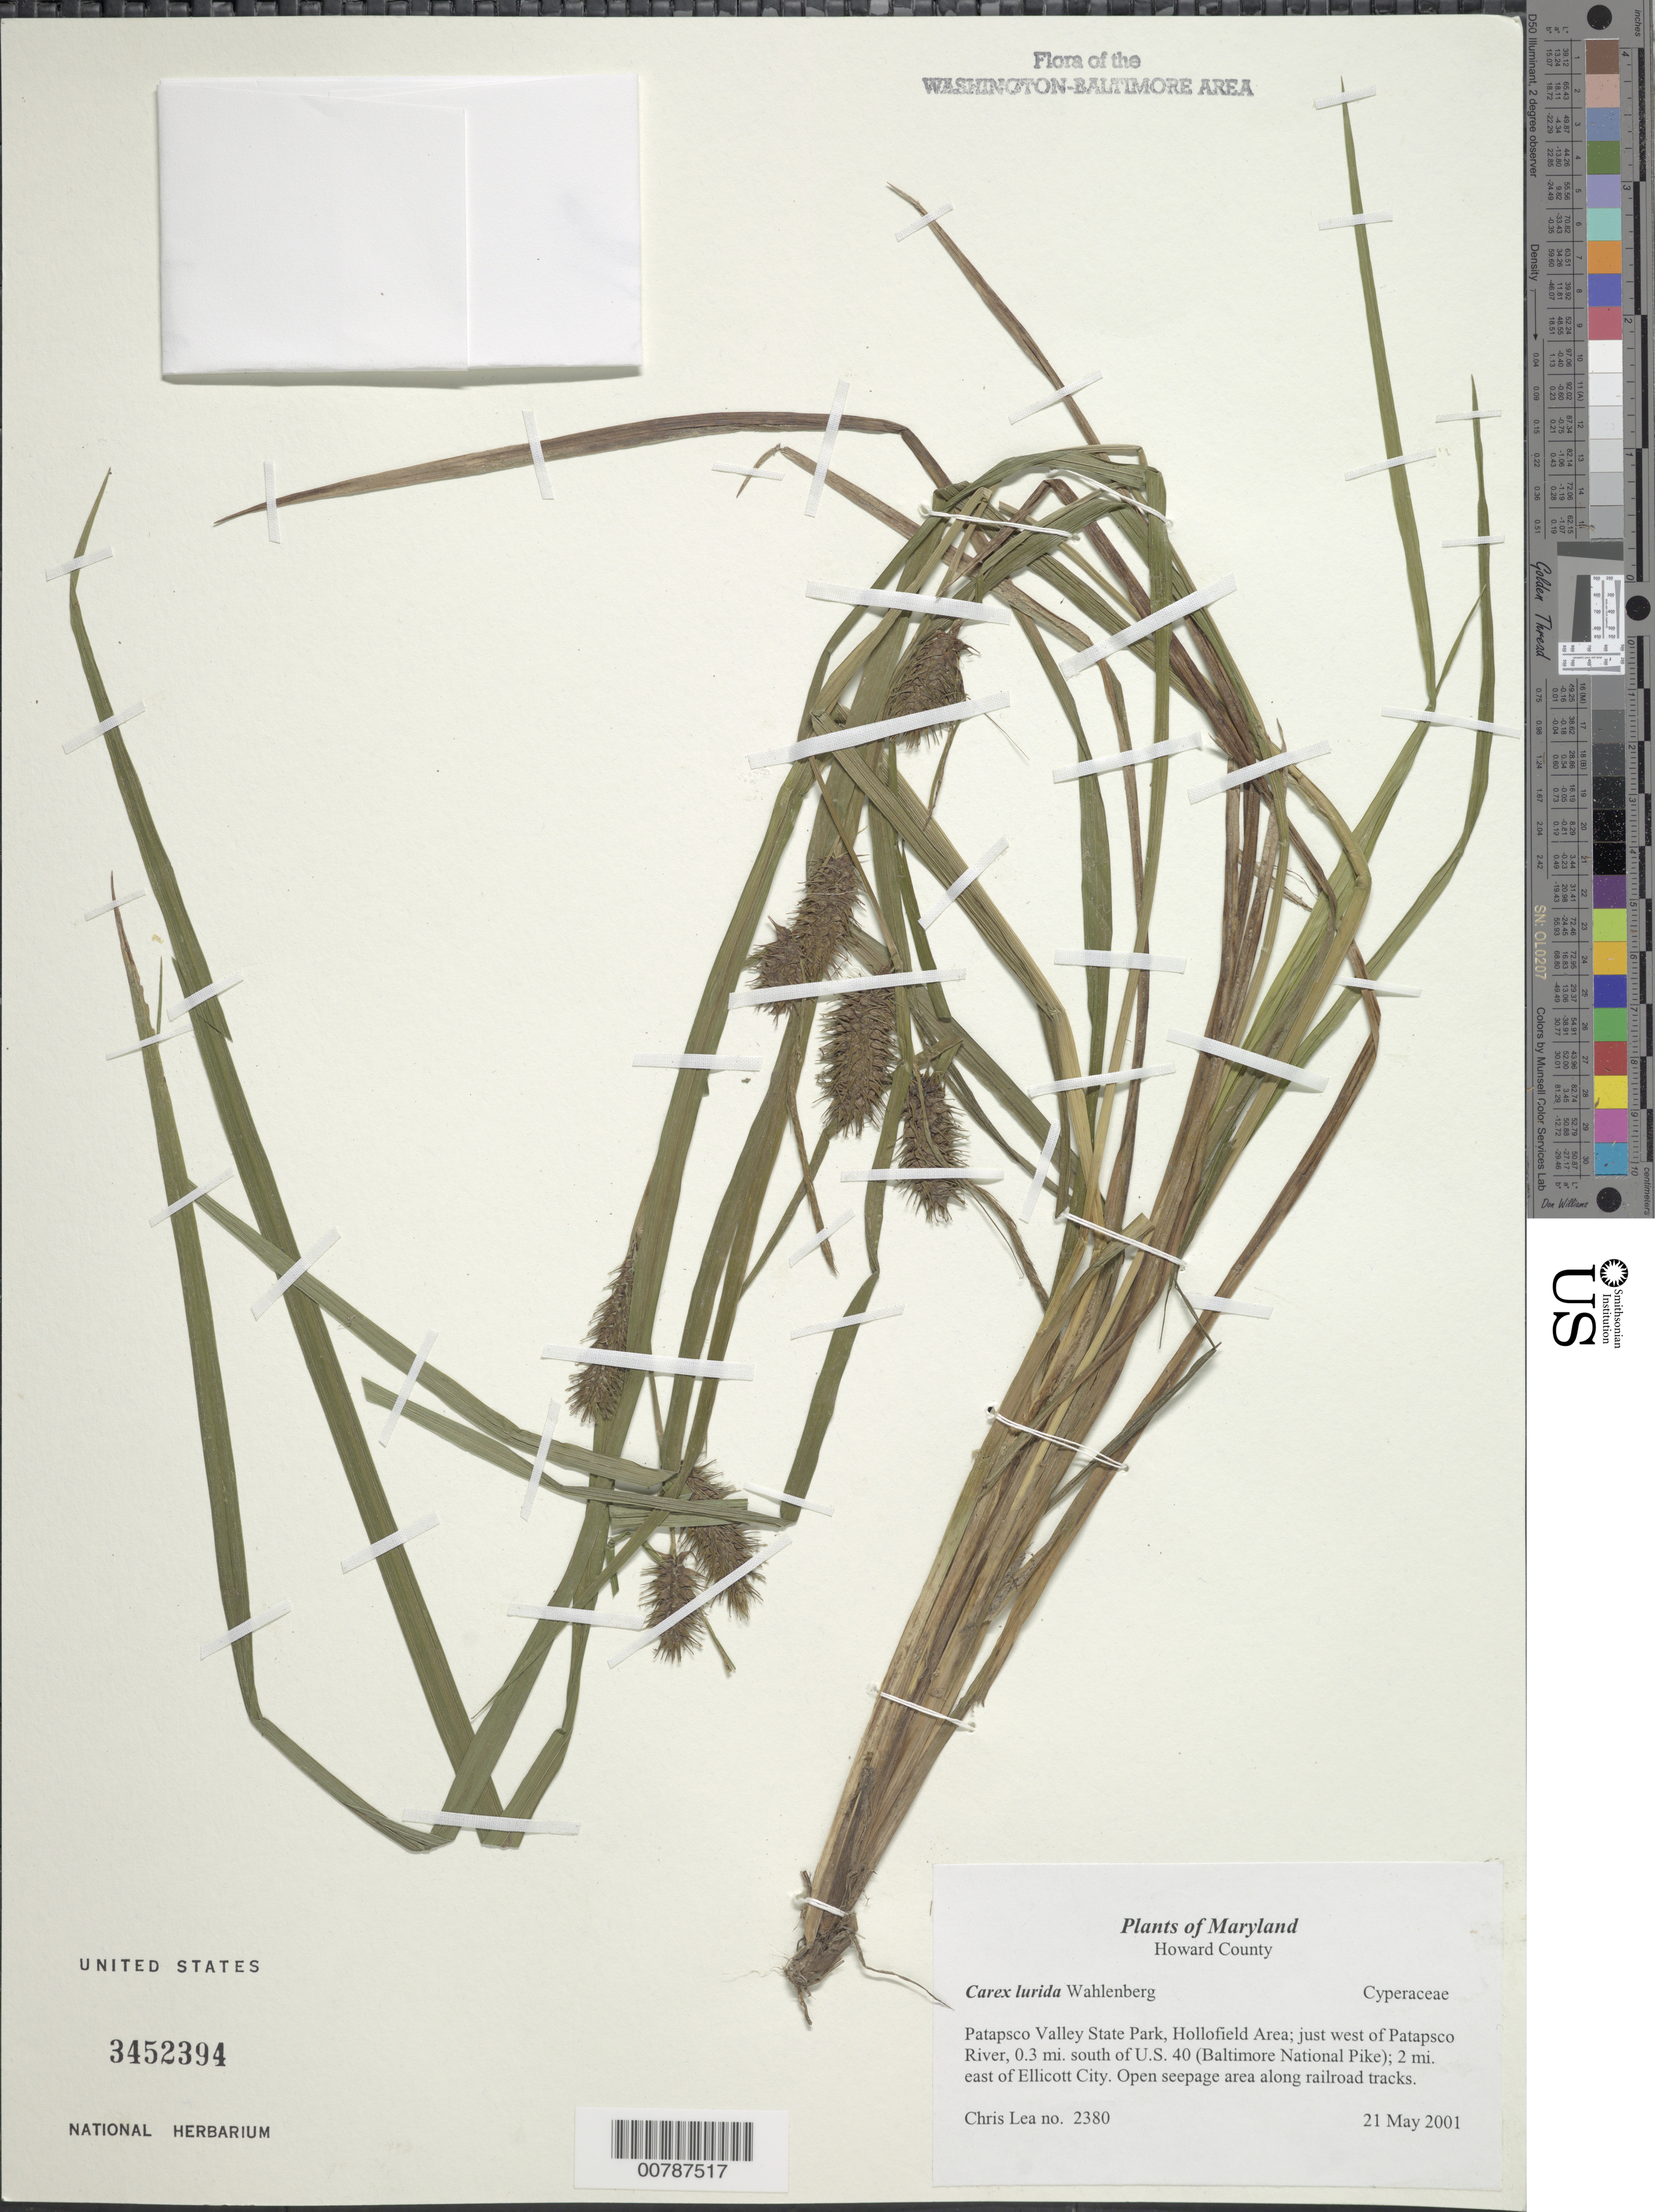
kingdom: Plantae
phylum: Tracheophyta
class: Liliopsida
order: Poales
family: Cyperaceae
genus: Carex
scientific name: Carex lurida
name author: Wahlenb.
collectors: C. Lea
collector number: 2380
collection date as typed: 21 May 2001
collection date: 2001-05-21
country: United States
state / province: Maryland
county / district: Howard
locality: Patapsco Valley State Park, Hollofield Area; just west of Patapsco River, 0.3 miles south of U.S. 40 (Baltimore National Pike); 2 miles east of Ellicott City.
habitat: Open seepage along railroad tracks.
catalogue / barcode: US 3452394